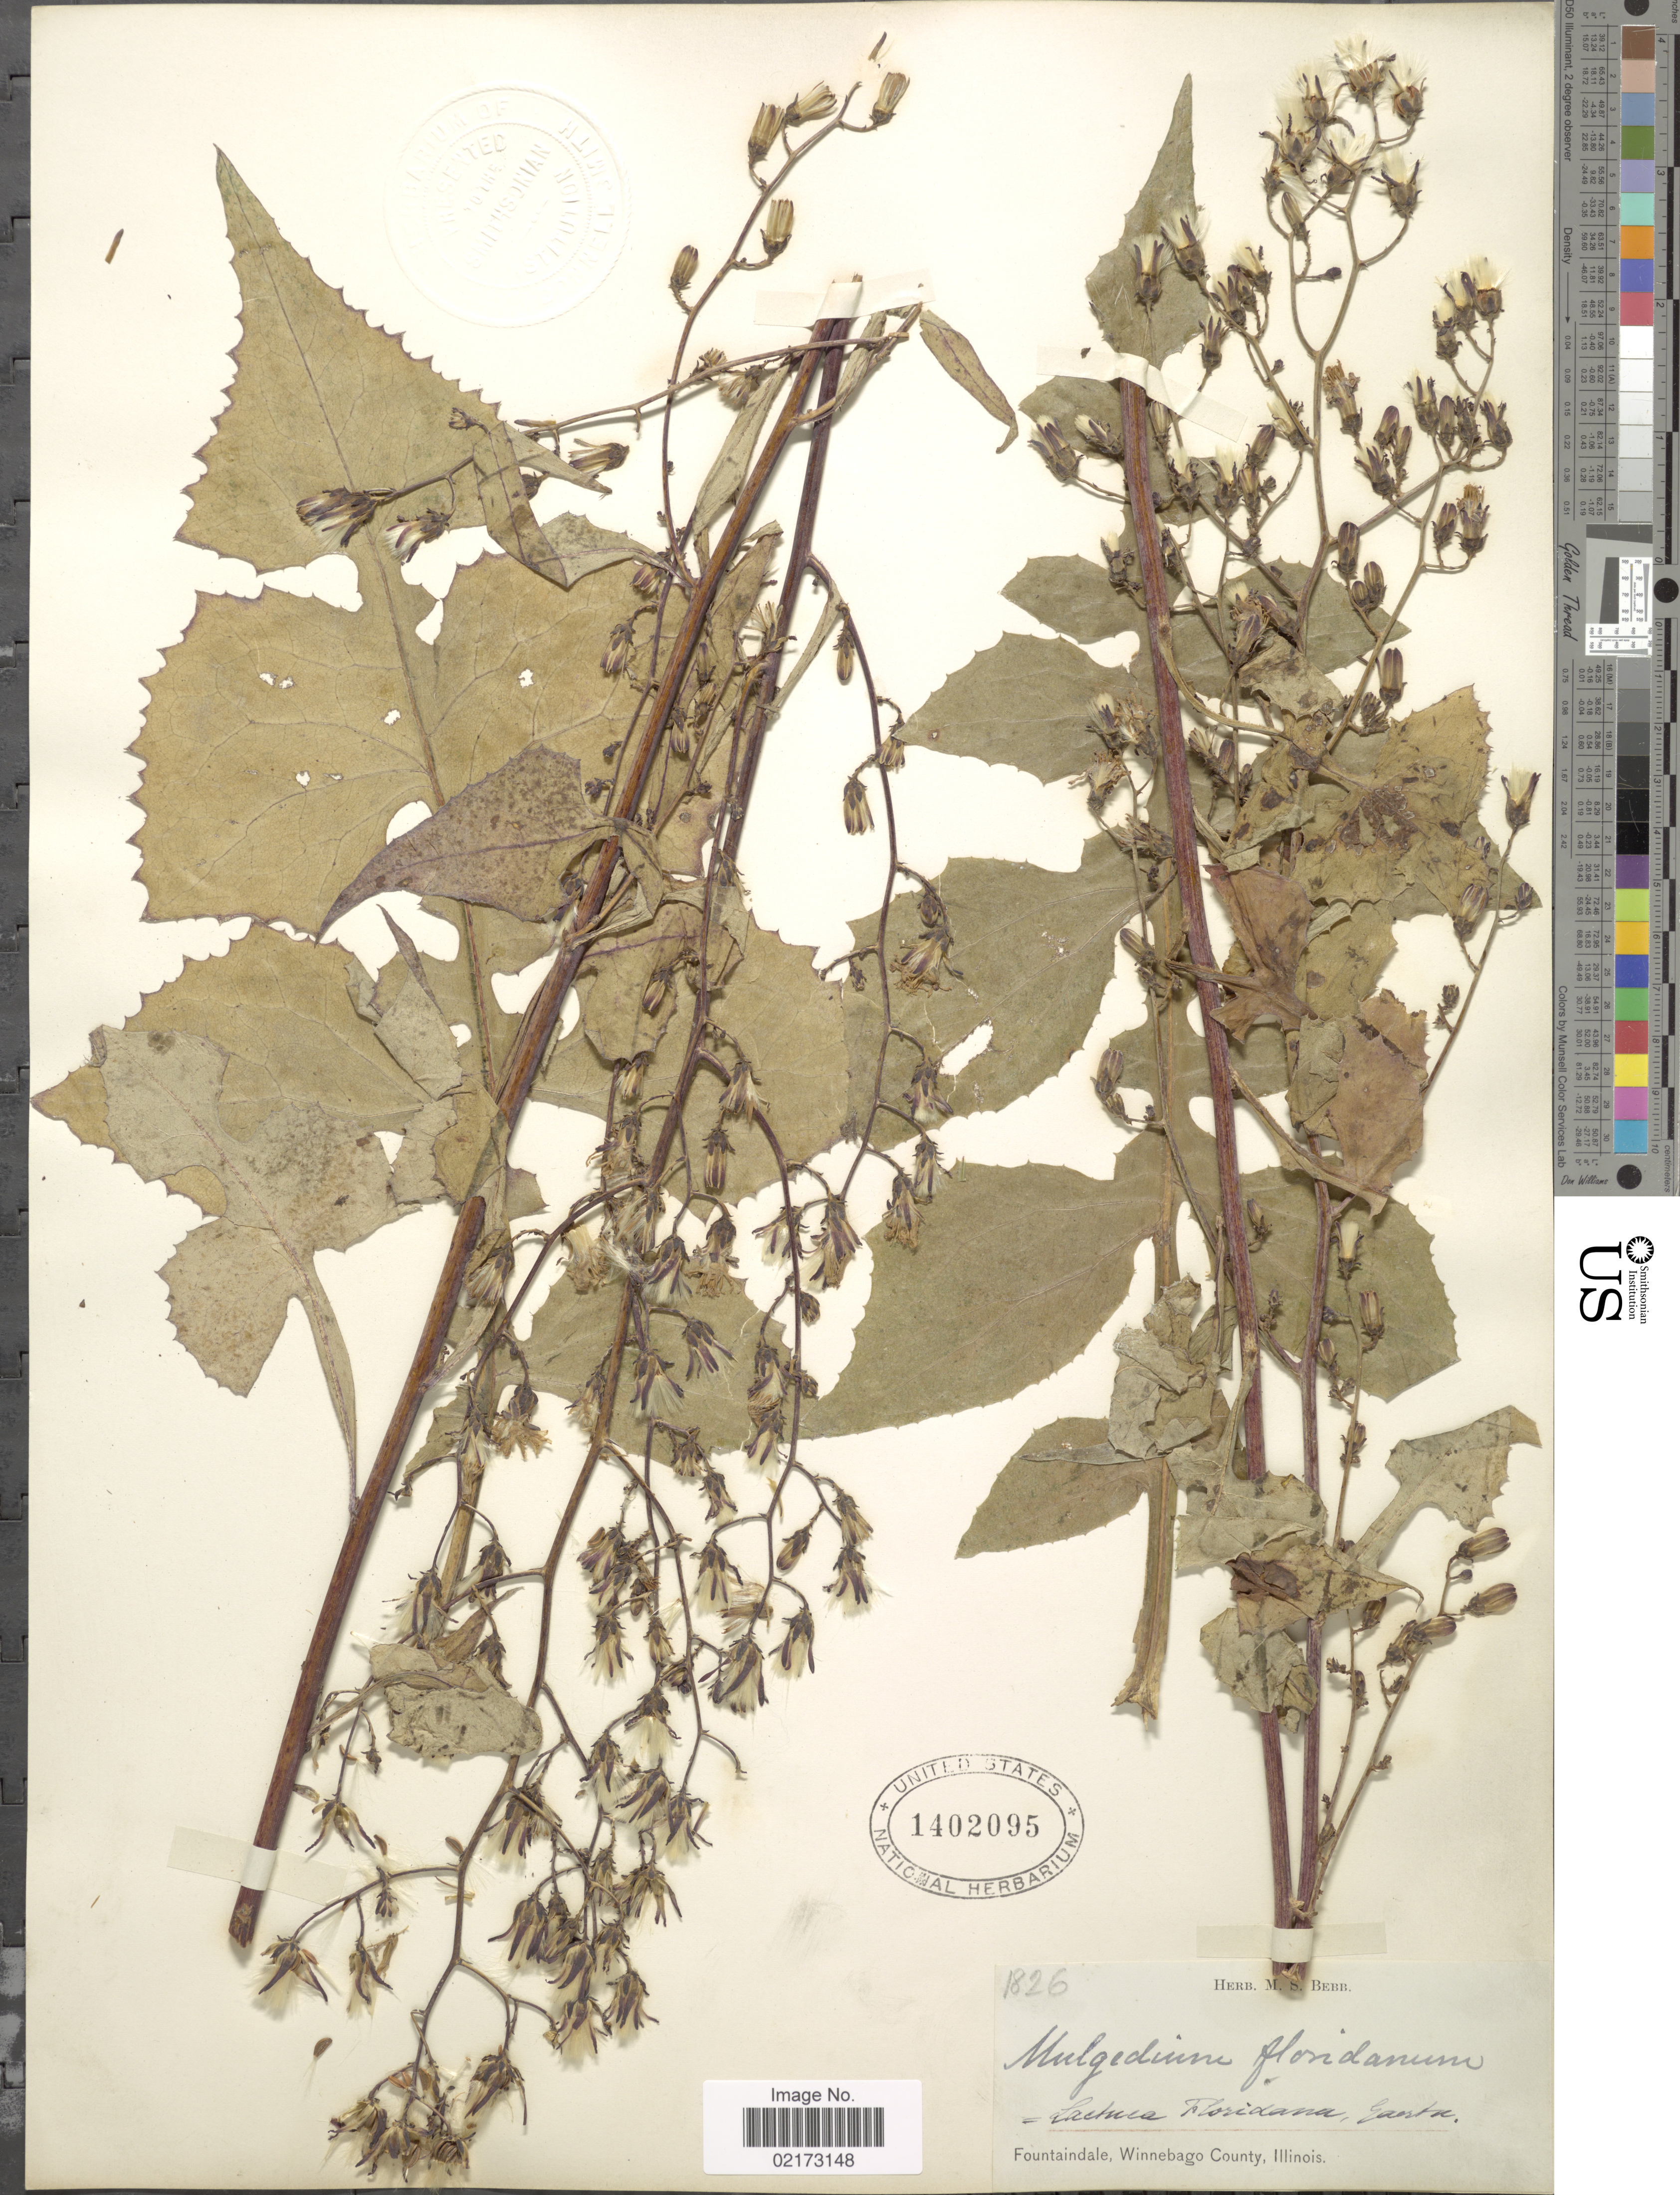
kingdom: Plantae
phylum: Tracheophyta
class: Magnoliopsida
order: Asterales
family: Asteraceae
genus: Lactuca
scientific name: Lactuca floridana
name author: (L.) Gaertn.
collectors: ex Herb. M. S. Bebb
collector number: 1826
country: United States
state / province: Illinois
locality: Fountaindale, Winnebago County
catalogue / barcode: US 1402095